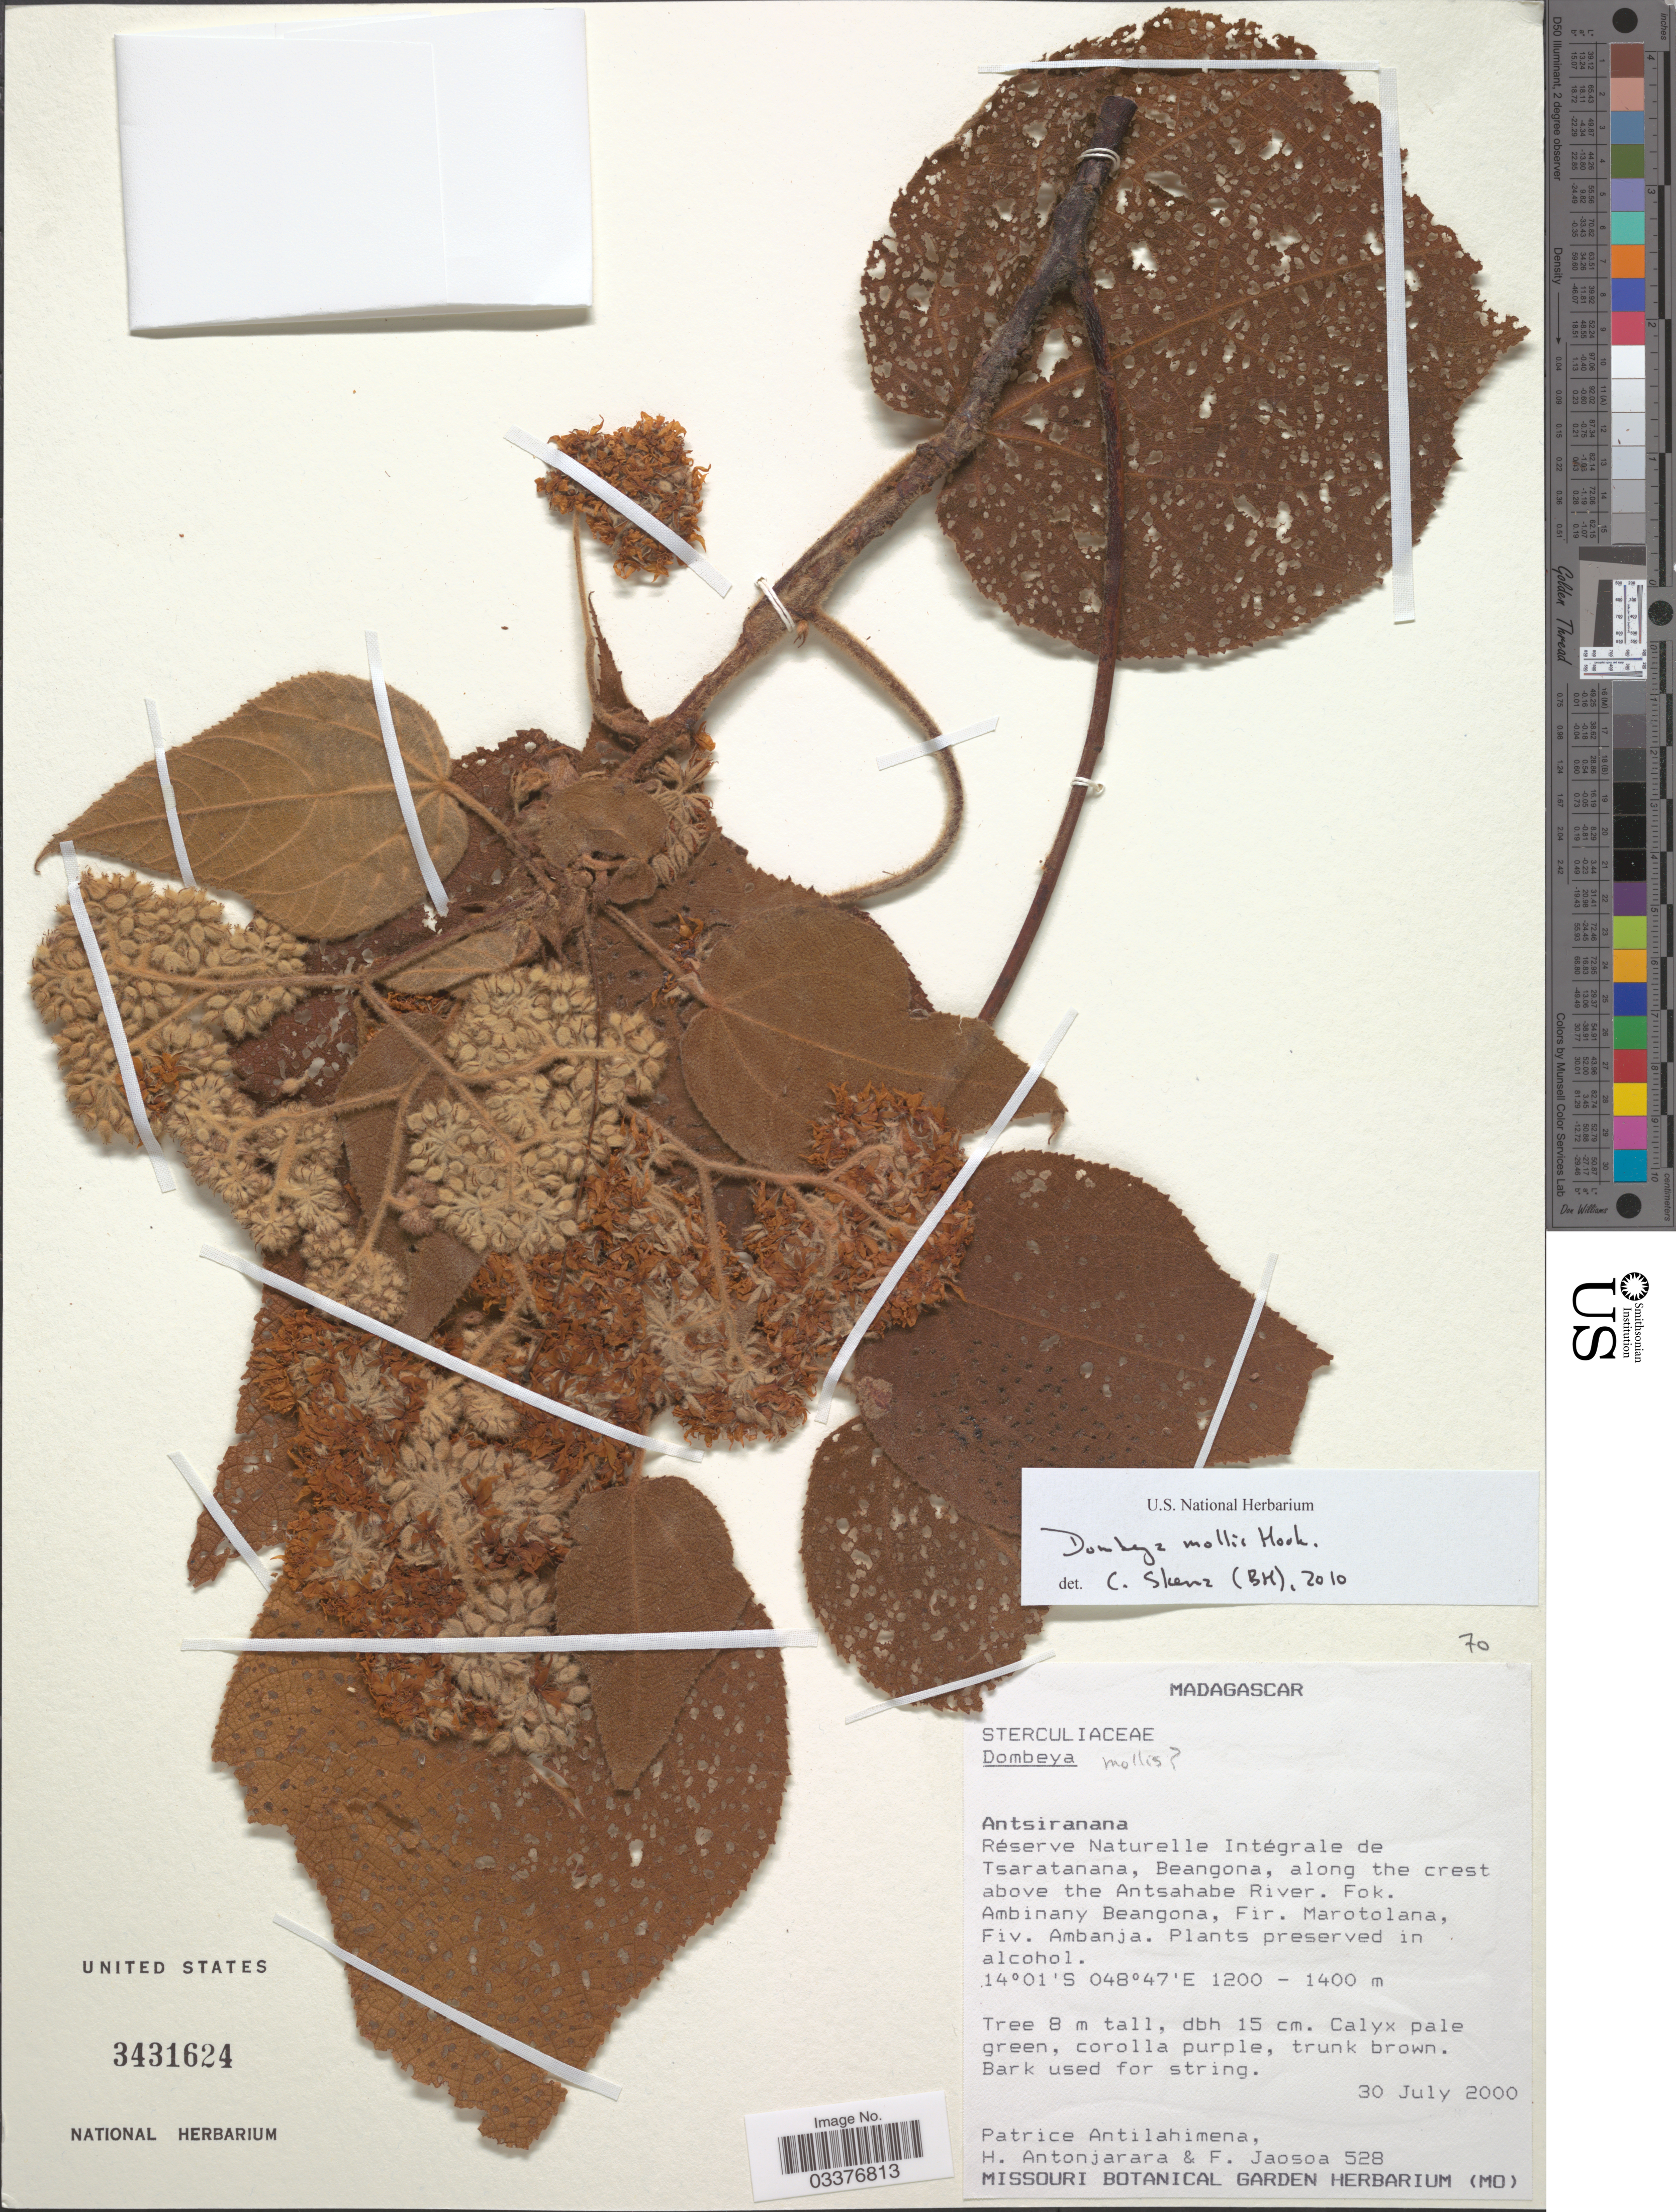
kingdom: Plantae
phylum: Tracheophyta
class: Magnoliopsida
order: Malvales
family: Malvaceae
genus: Dombeya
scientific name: Dombeya mollis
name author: Hook.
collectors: P. Antilahimena, H. Antonjarara & F. Jaosoa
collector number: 528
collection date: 2000-07-30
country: Madagascar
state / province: Diana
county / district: Ambanja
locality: Réserve Naturelle Intégrale de Tsaratanana, Beangona, along the crest above the Antsahabe River. Fok. Ambinany Beangona, Fir. Marotolana, Fiv. Ambanja.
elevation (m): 1200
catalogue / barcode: US 3431624